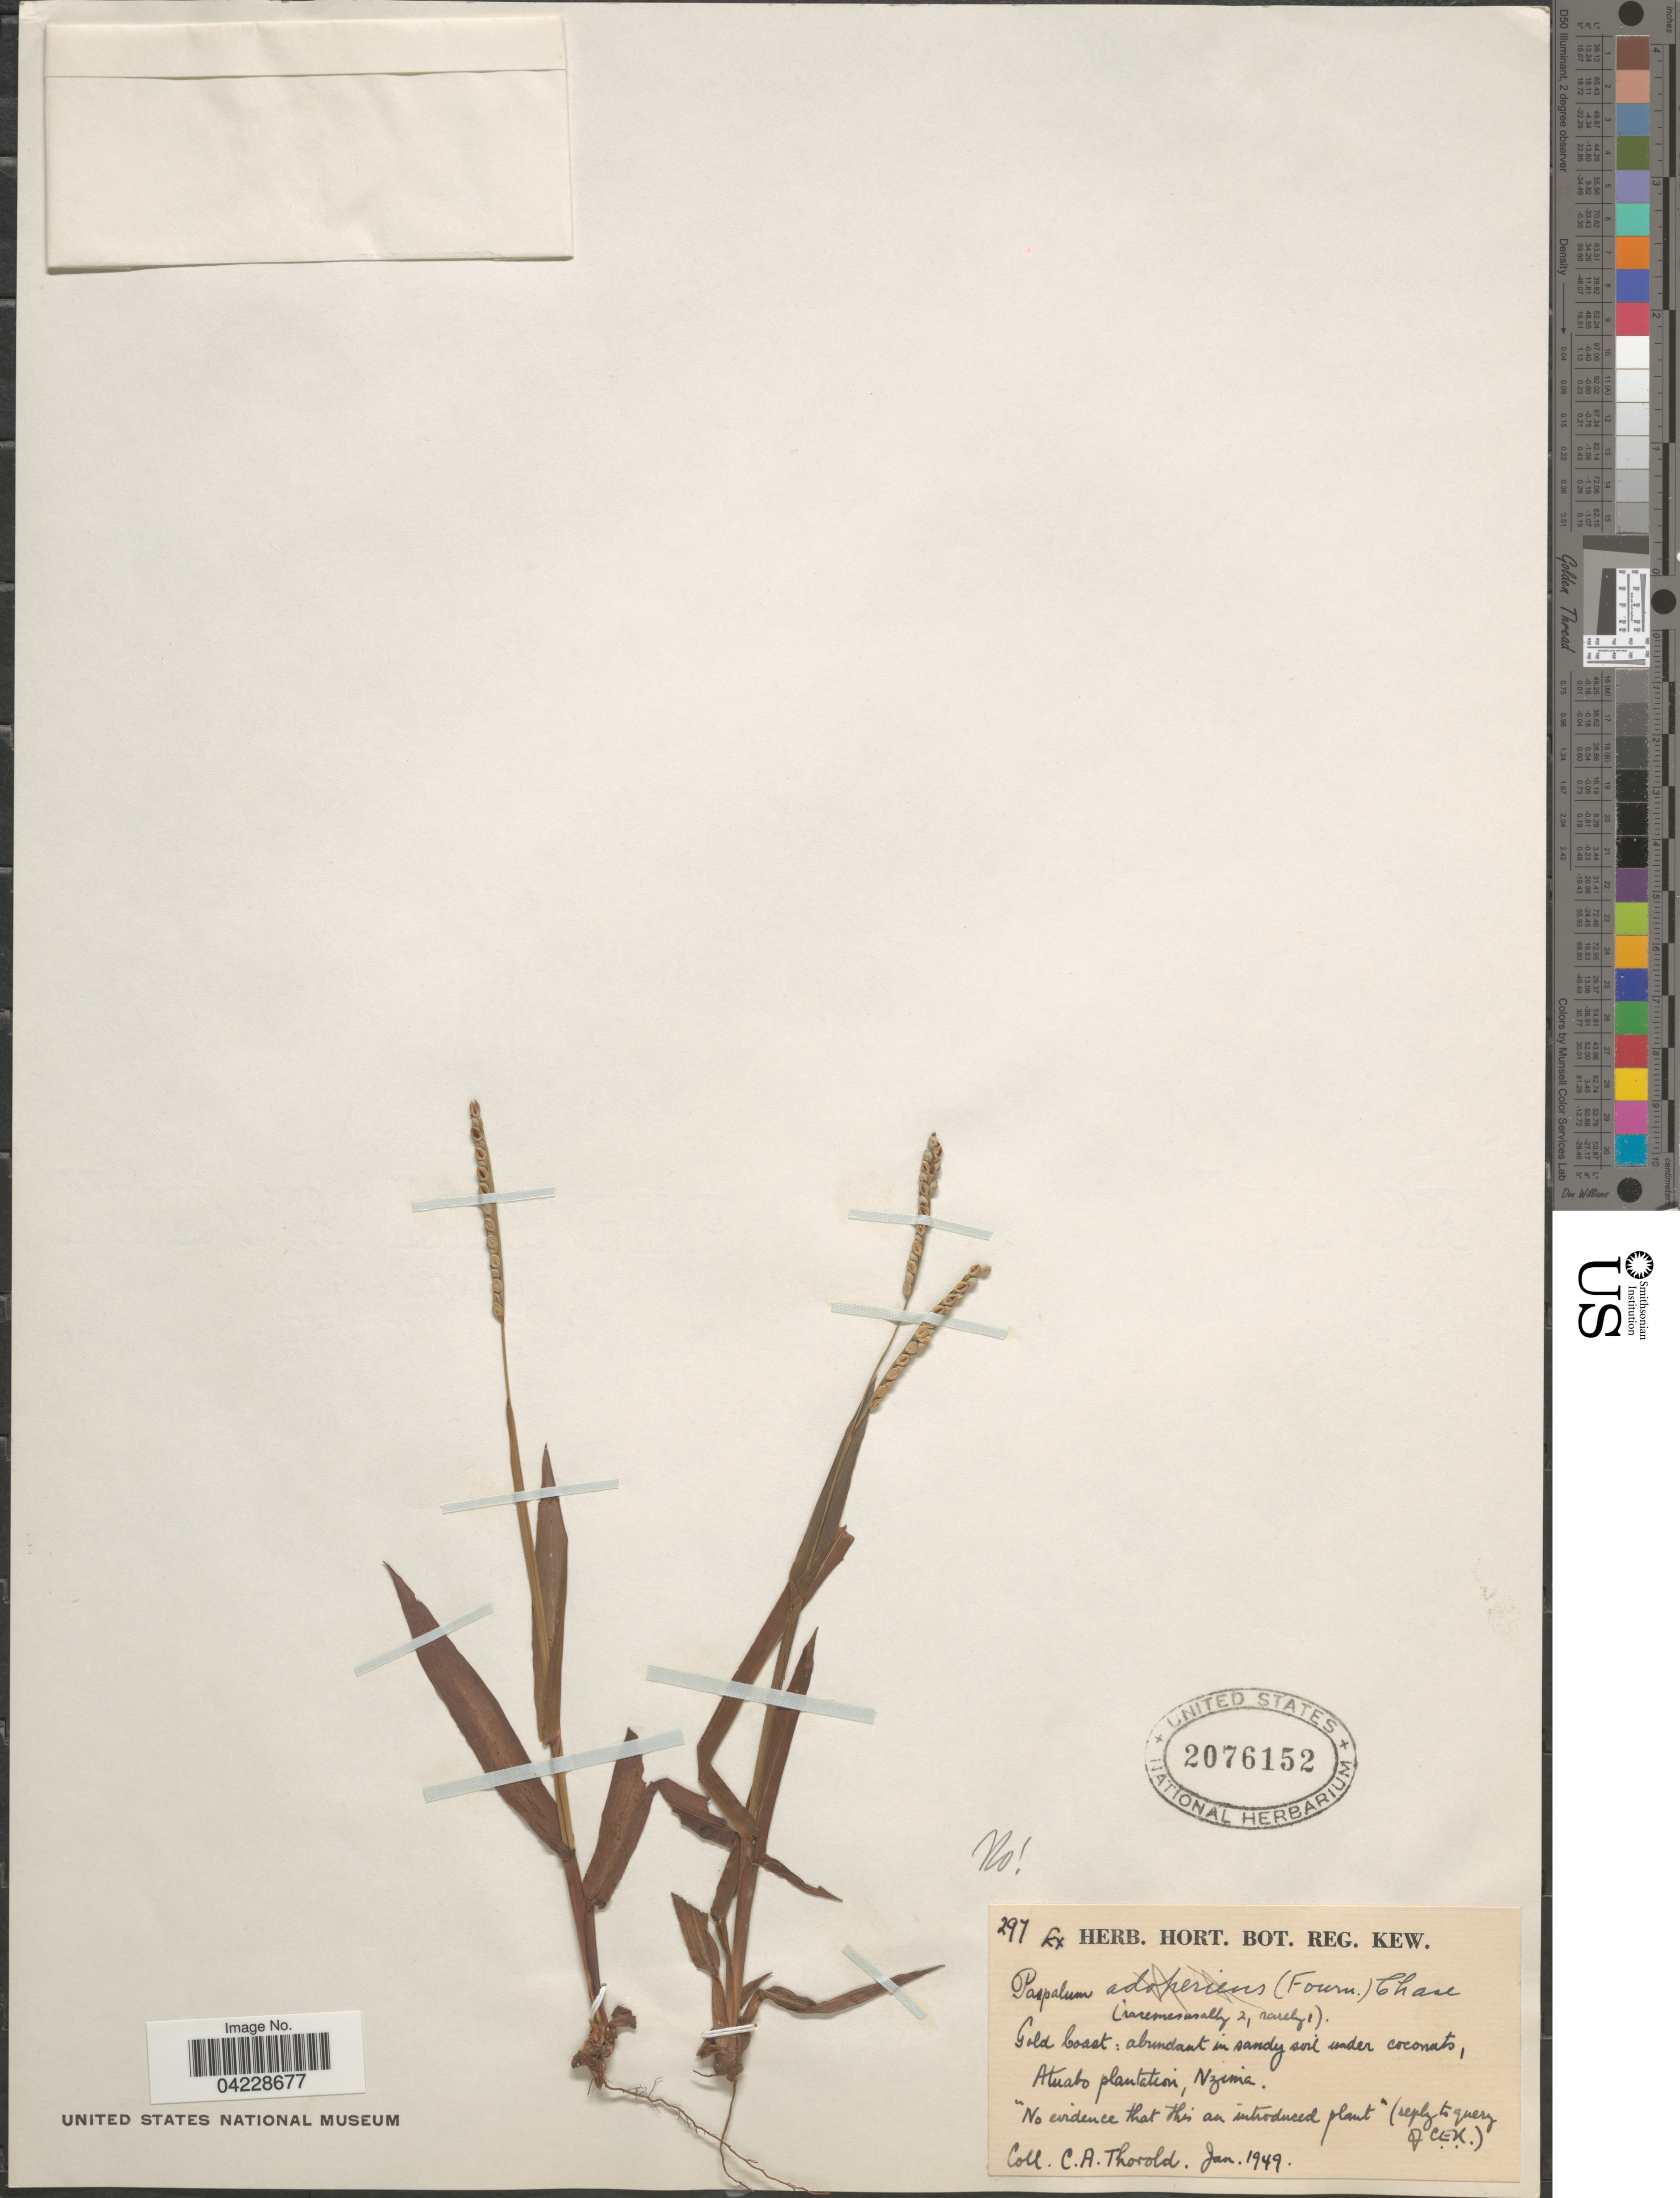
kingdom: Plantae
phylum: Tracheophyta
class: Liliopsida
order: Poales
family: Poaceae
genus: Paspalum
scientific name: Paspalum sp.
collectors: C. Thorold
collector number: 297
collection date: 1949-01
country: Ghana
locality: Gold Coast: abundant in sandy soil under coconuts, Atuabo plantation, Nzima.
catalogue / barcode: US 2076152